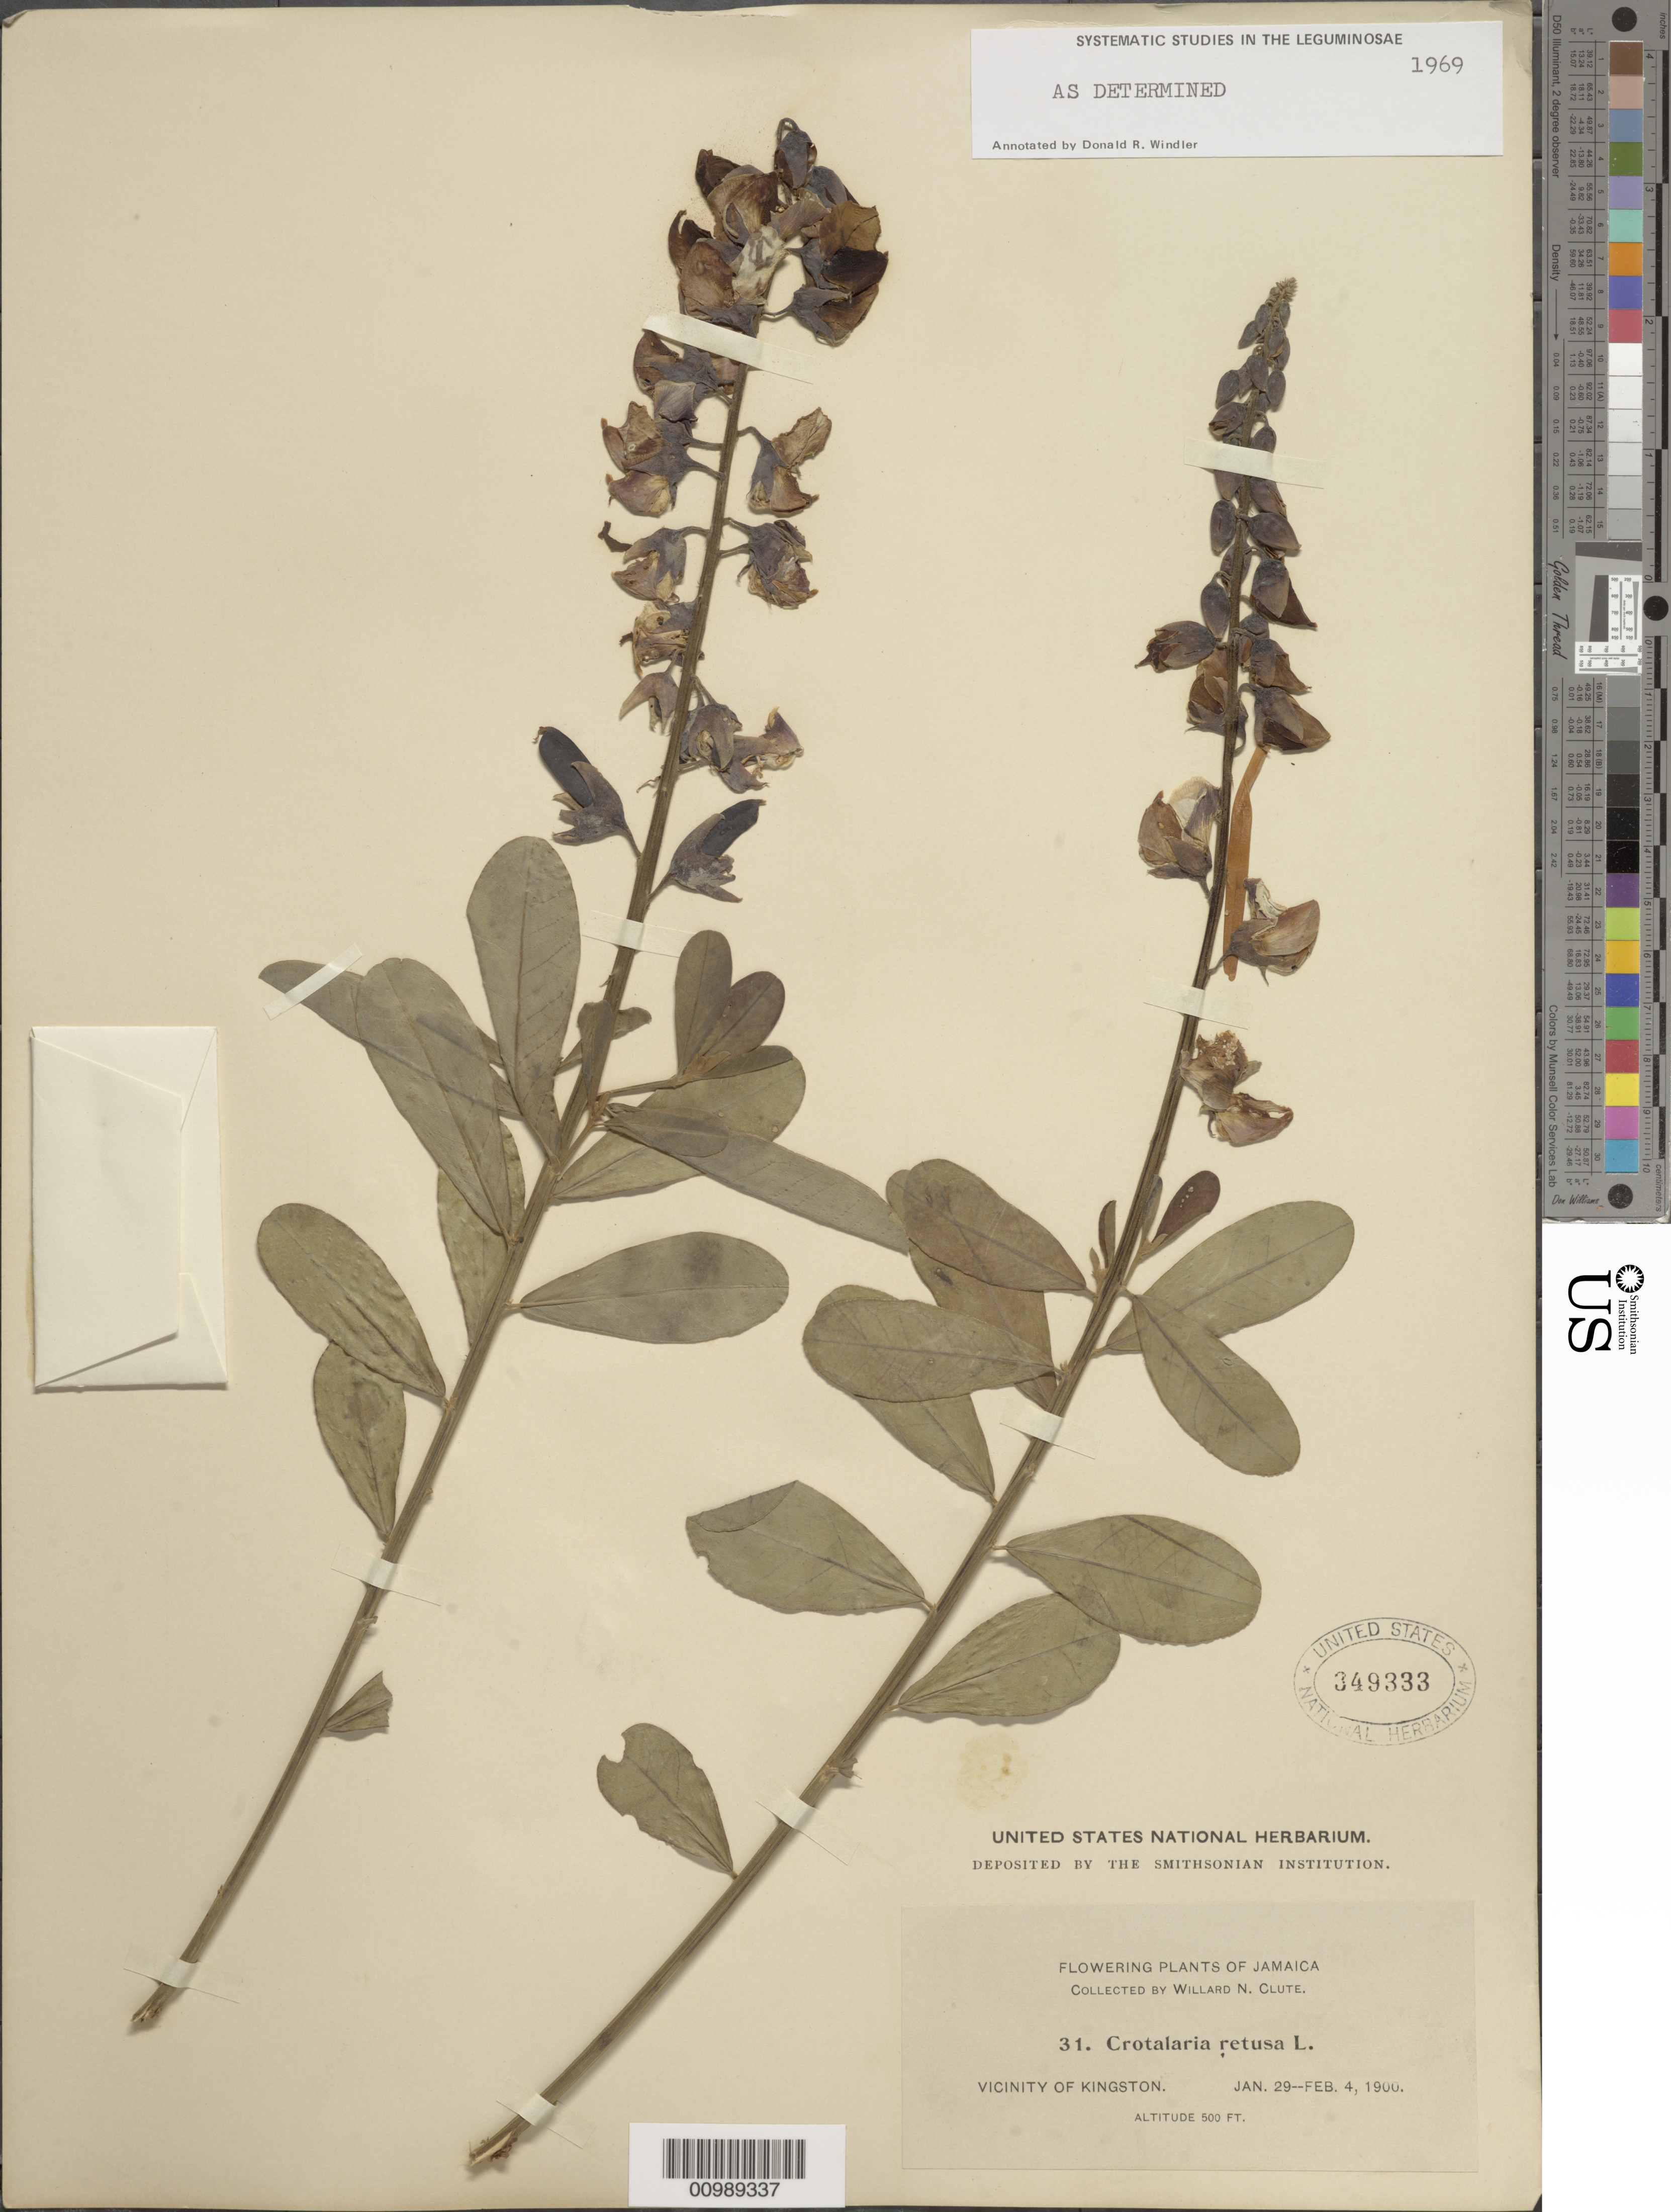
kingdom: Plantae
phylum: Tracheophyta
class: Magnoliopsida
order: Fabales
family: Fabaceae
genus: Crotalaria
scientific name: Crotalaria retusa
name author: L.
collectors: W. N. Clute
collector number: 31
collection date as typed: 29 Jan 1900 to 04 Feb 1900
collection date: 1900-01-29/1900-02-04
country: Jamaica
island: Jamaica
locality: Kingston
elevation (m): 152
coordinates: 0 N, 0 E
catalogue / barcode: US 349333